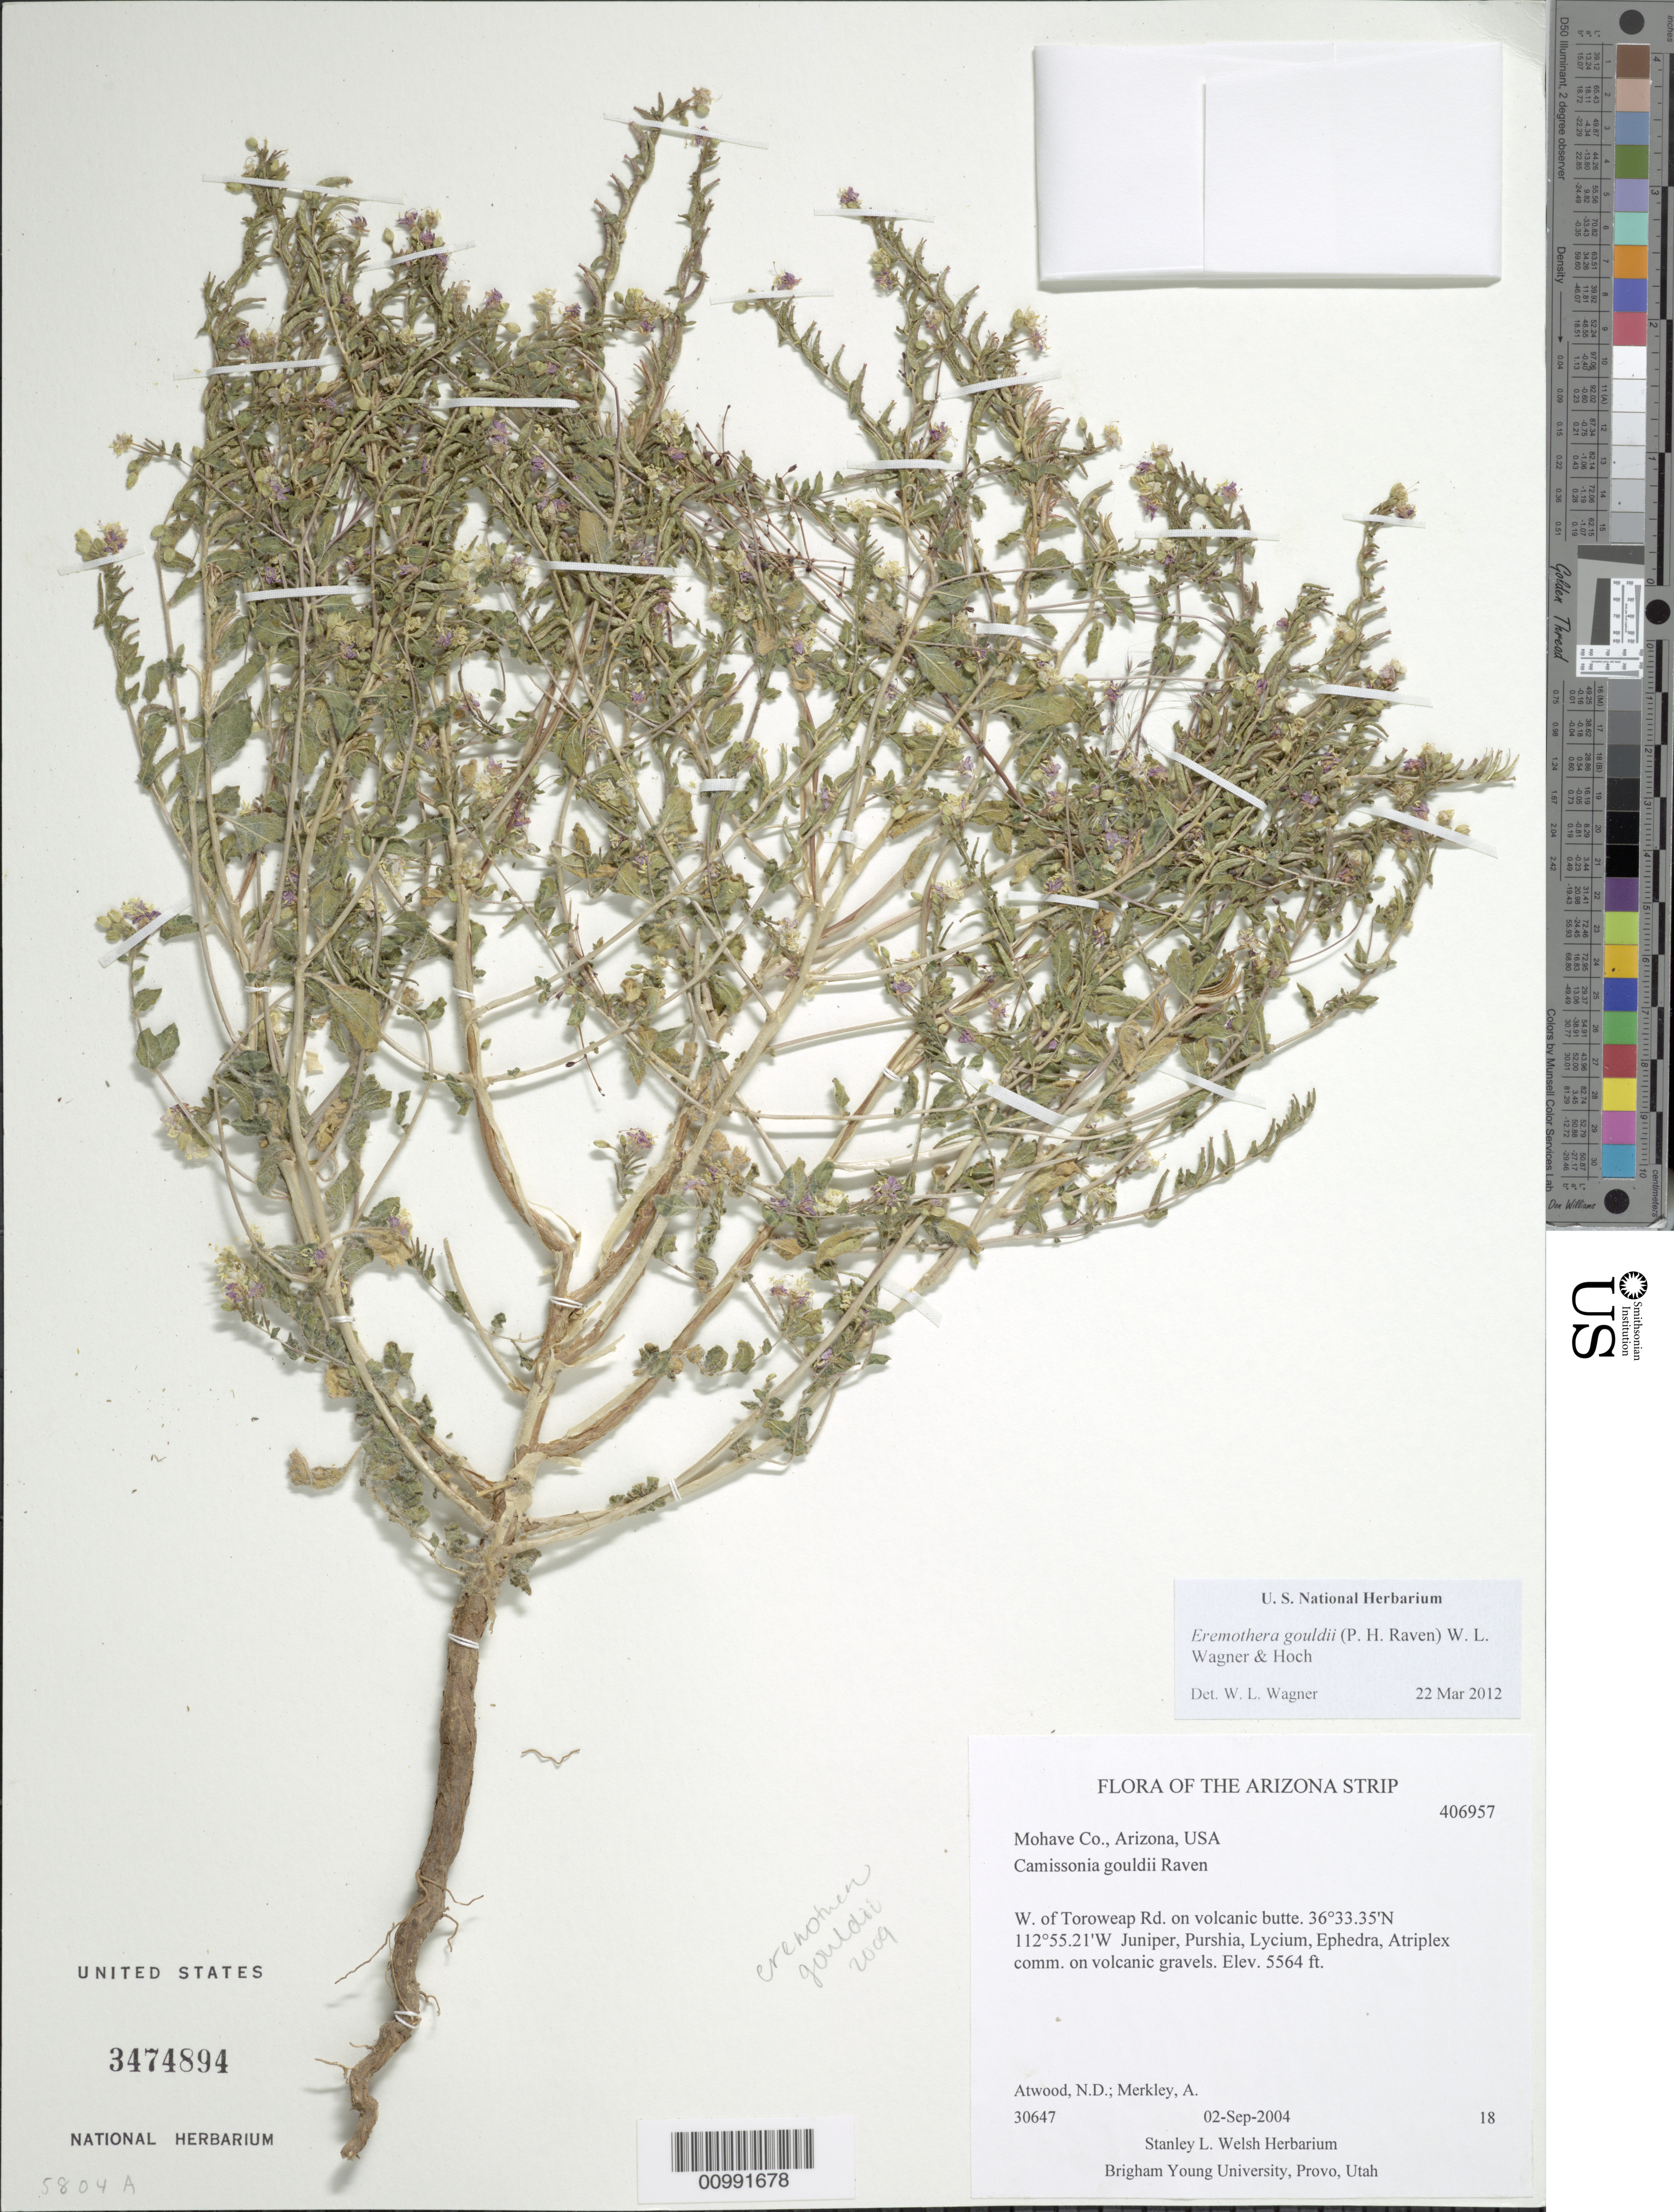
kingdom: Plantae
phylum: Tracheophyta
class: Magnoliopsida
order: Myrtales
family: Onagraceae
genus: Eremothera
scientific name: Eremothera gouldii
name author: (P.H. Raven) W.L. Wagner & Hoch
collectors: N. Atwood & A. Merkley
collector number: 30647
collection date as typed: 02 Sep 2004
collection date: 2004-09-02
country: United States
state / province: Arizona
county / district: Mohave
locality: West of Toroweap Road on volcanic butte.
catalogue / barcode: US 3474894